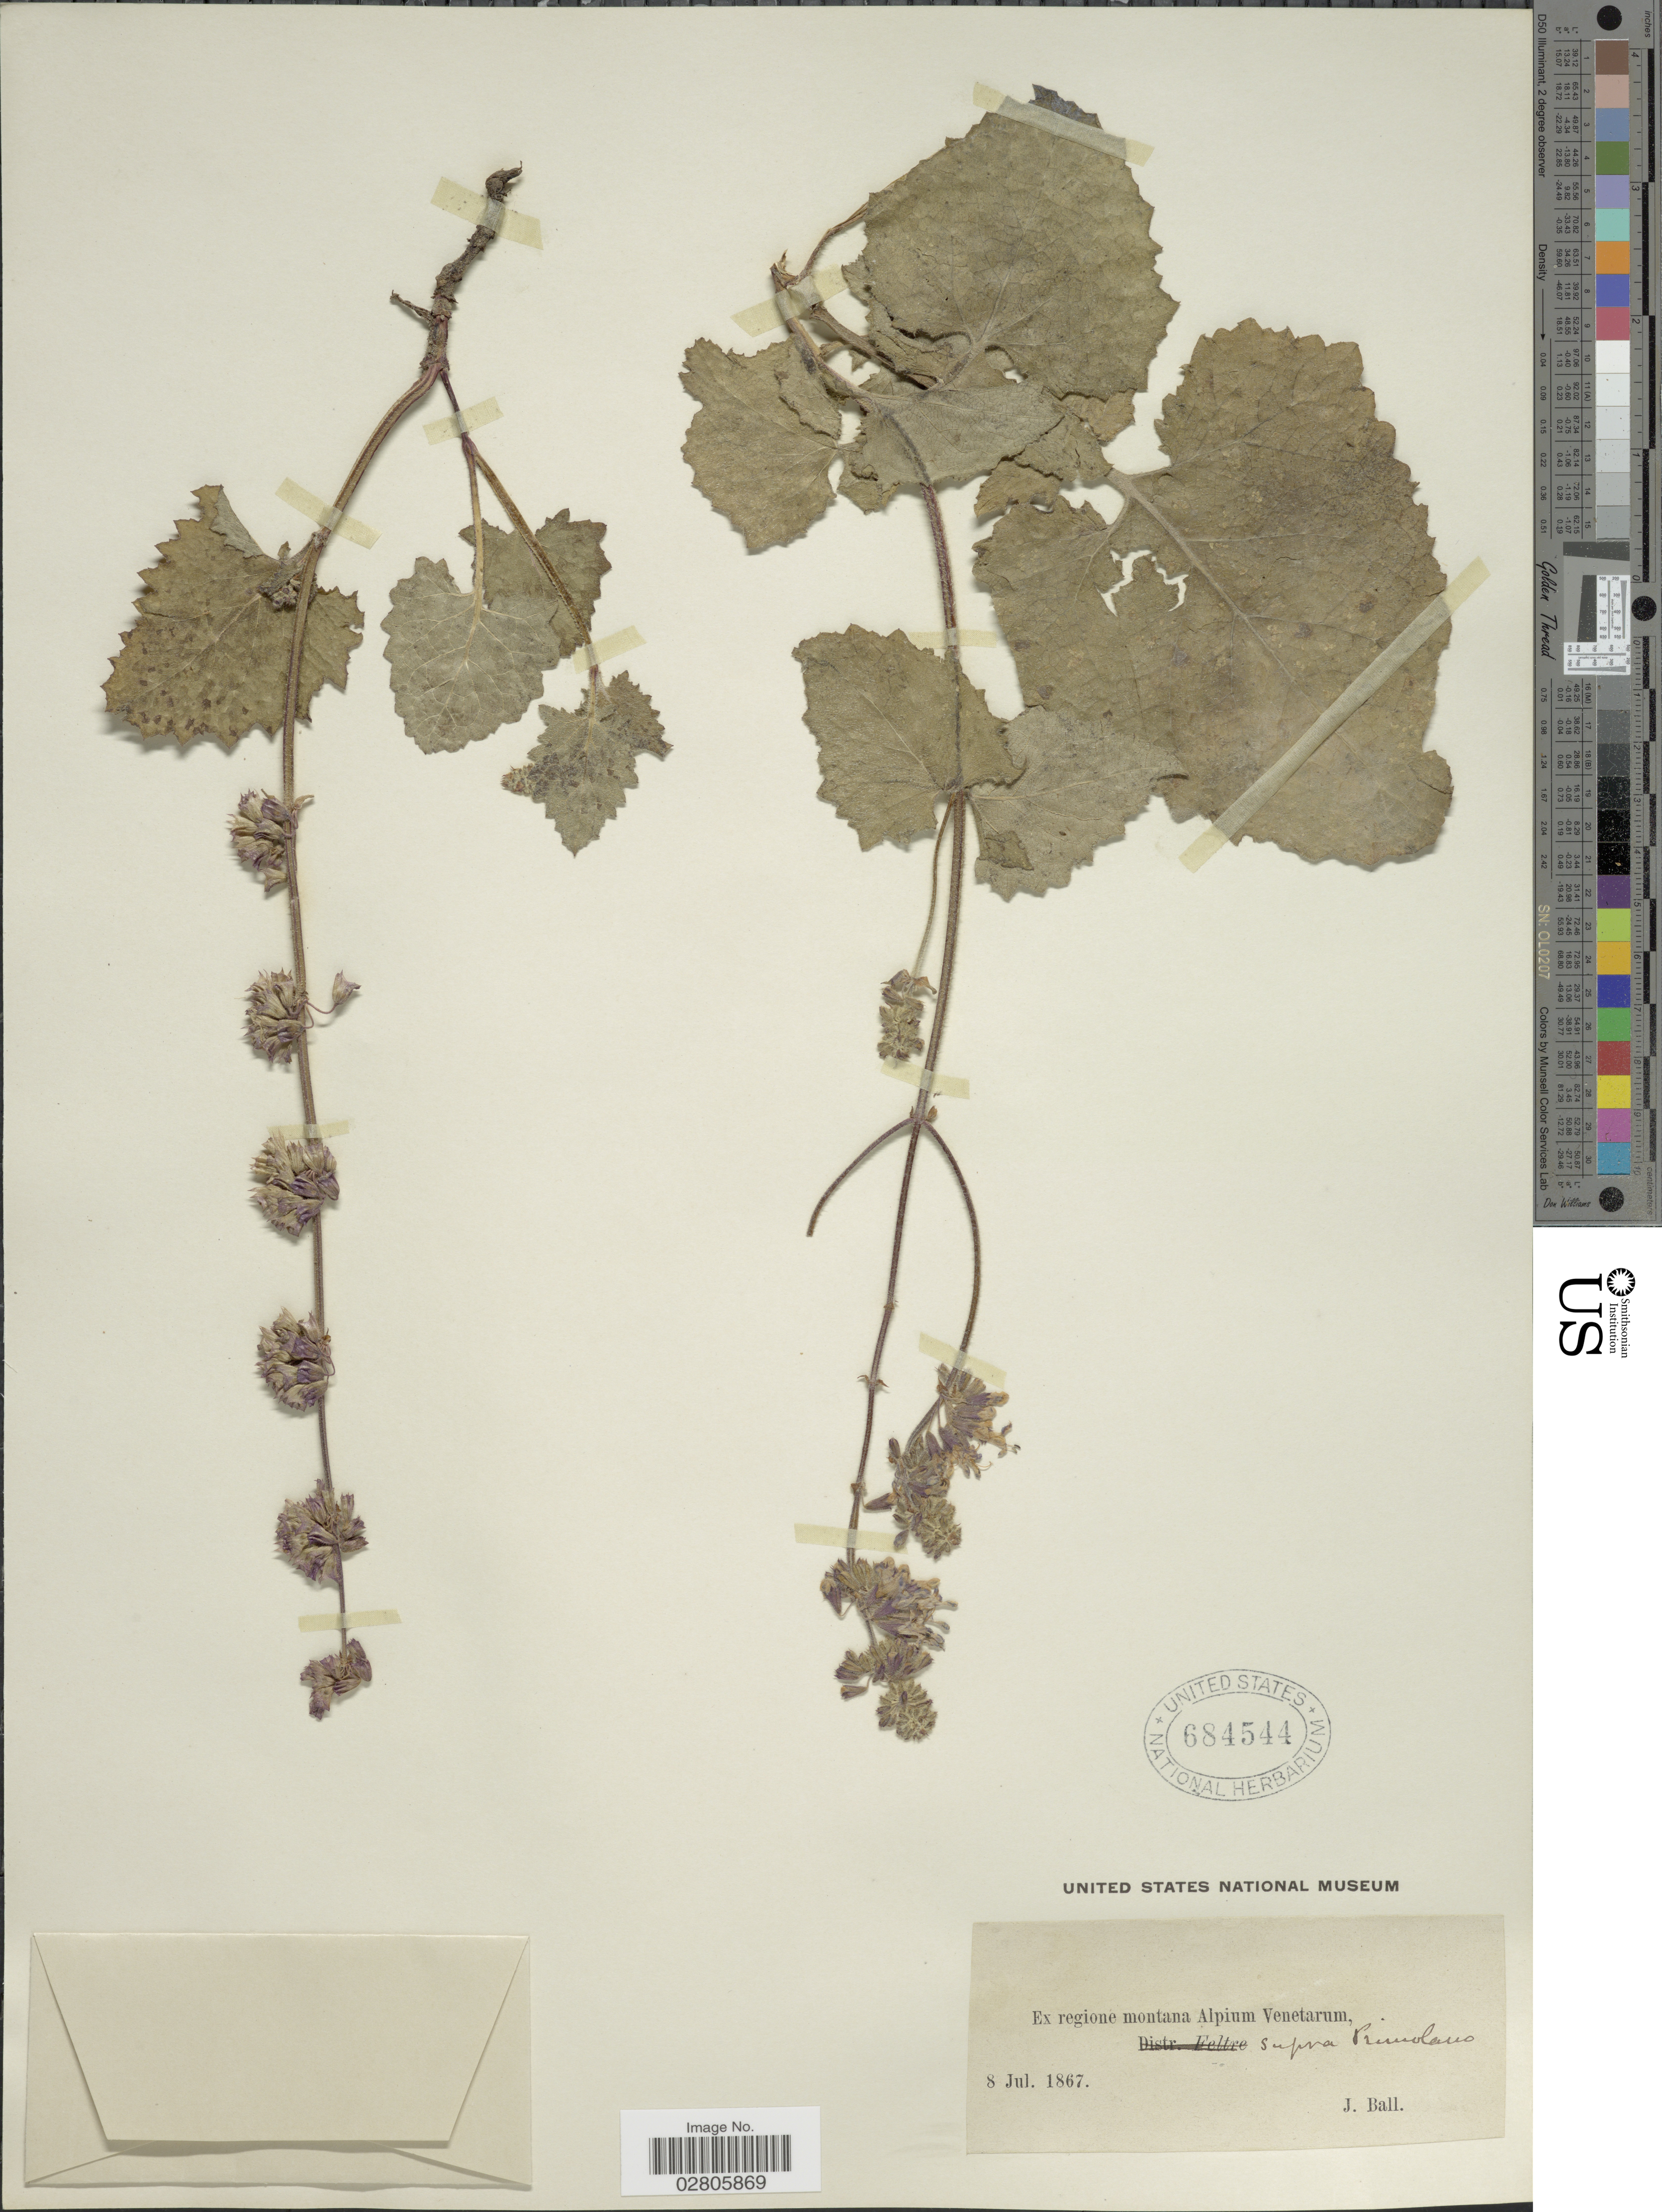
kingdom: Plantae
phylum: Tracheophyta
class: Magnoliopsida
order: Lamiales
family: Lamiaceae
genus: Salvia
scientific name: Salvia sp.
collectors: J. Ball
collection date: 1867-07-08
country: Italy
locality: Regione montana alpium Venetarum, supra Primolano.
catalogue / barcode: US 684544